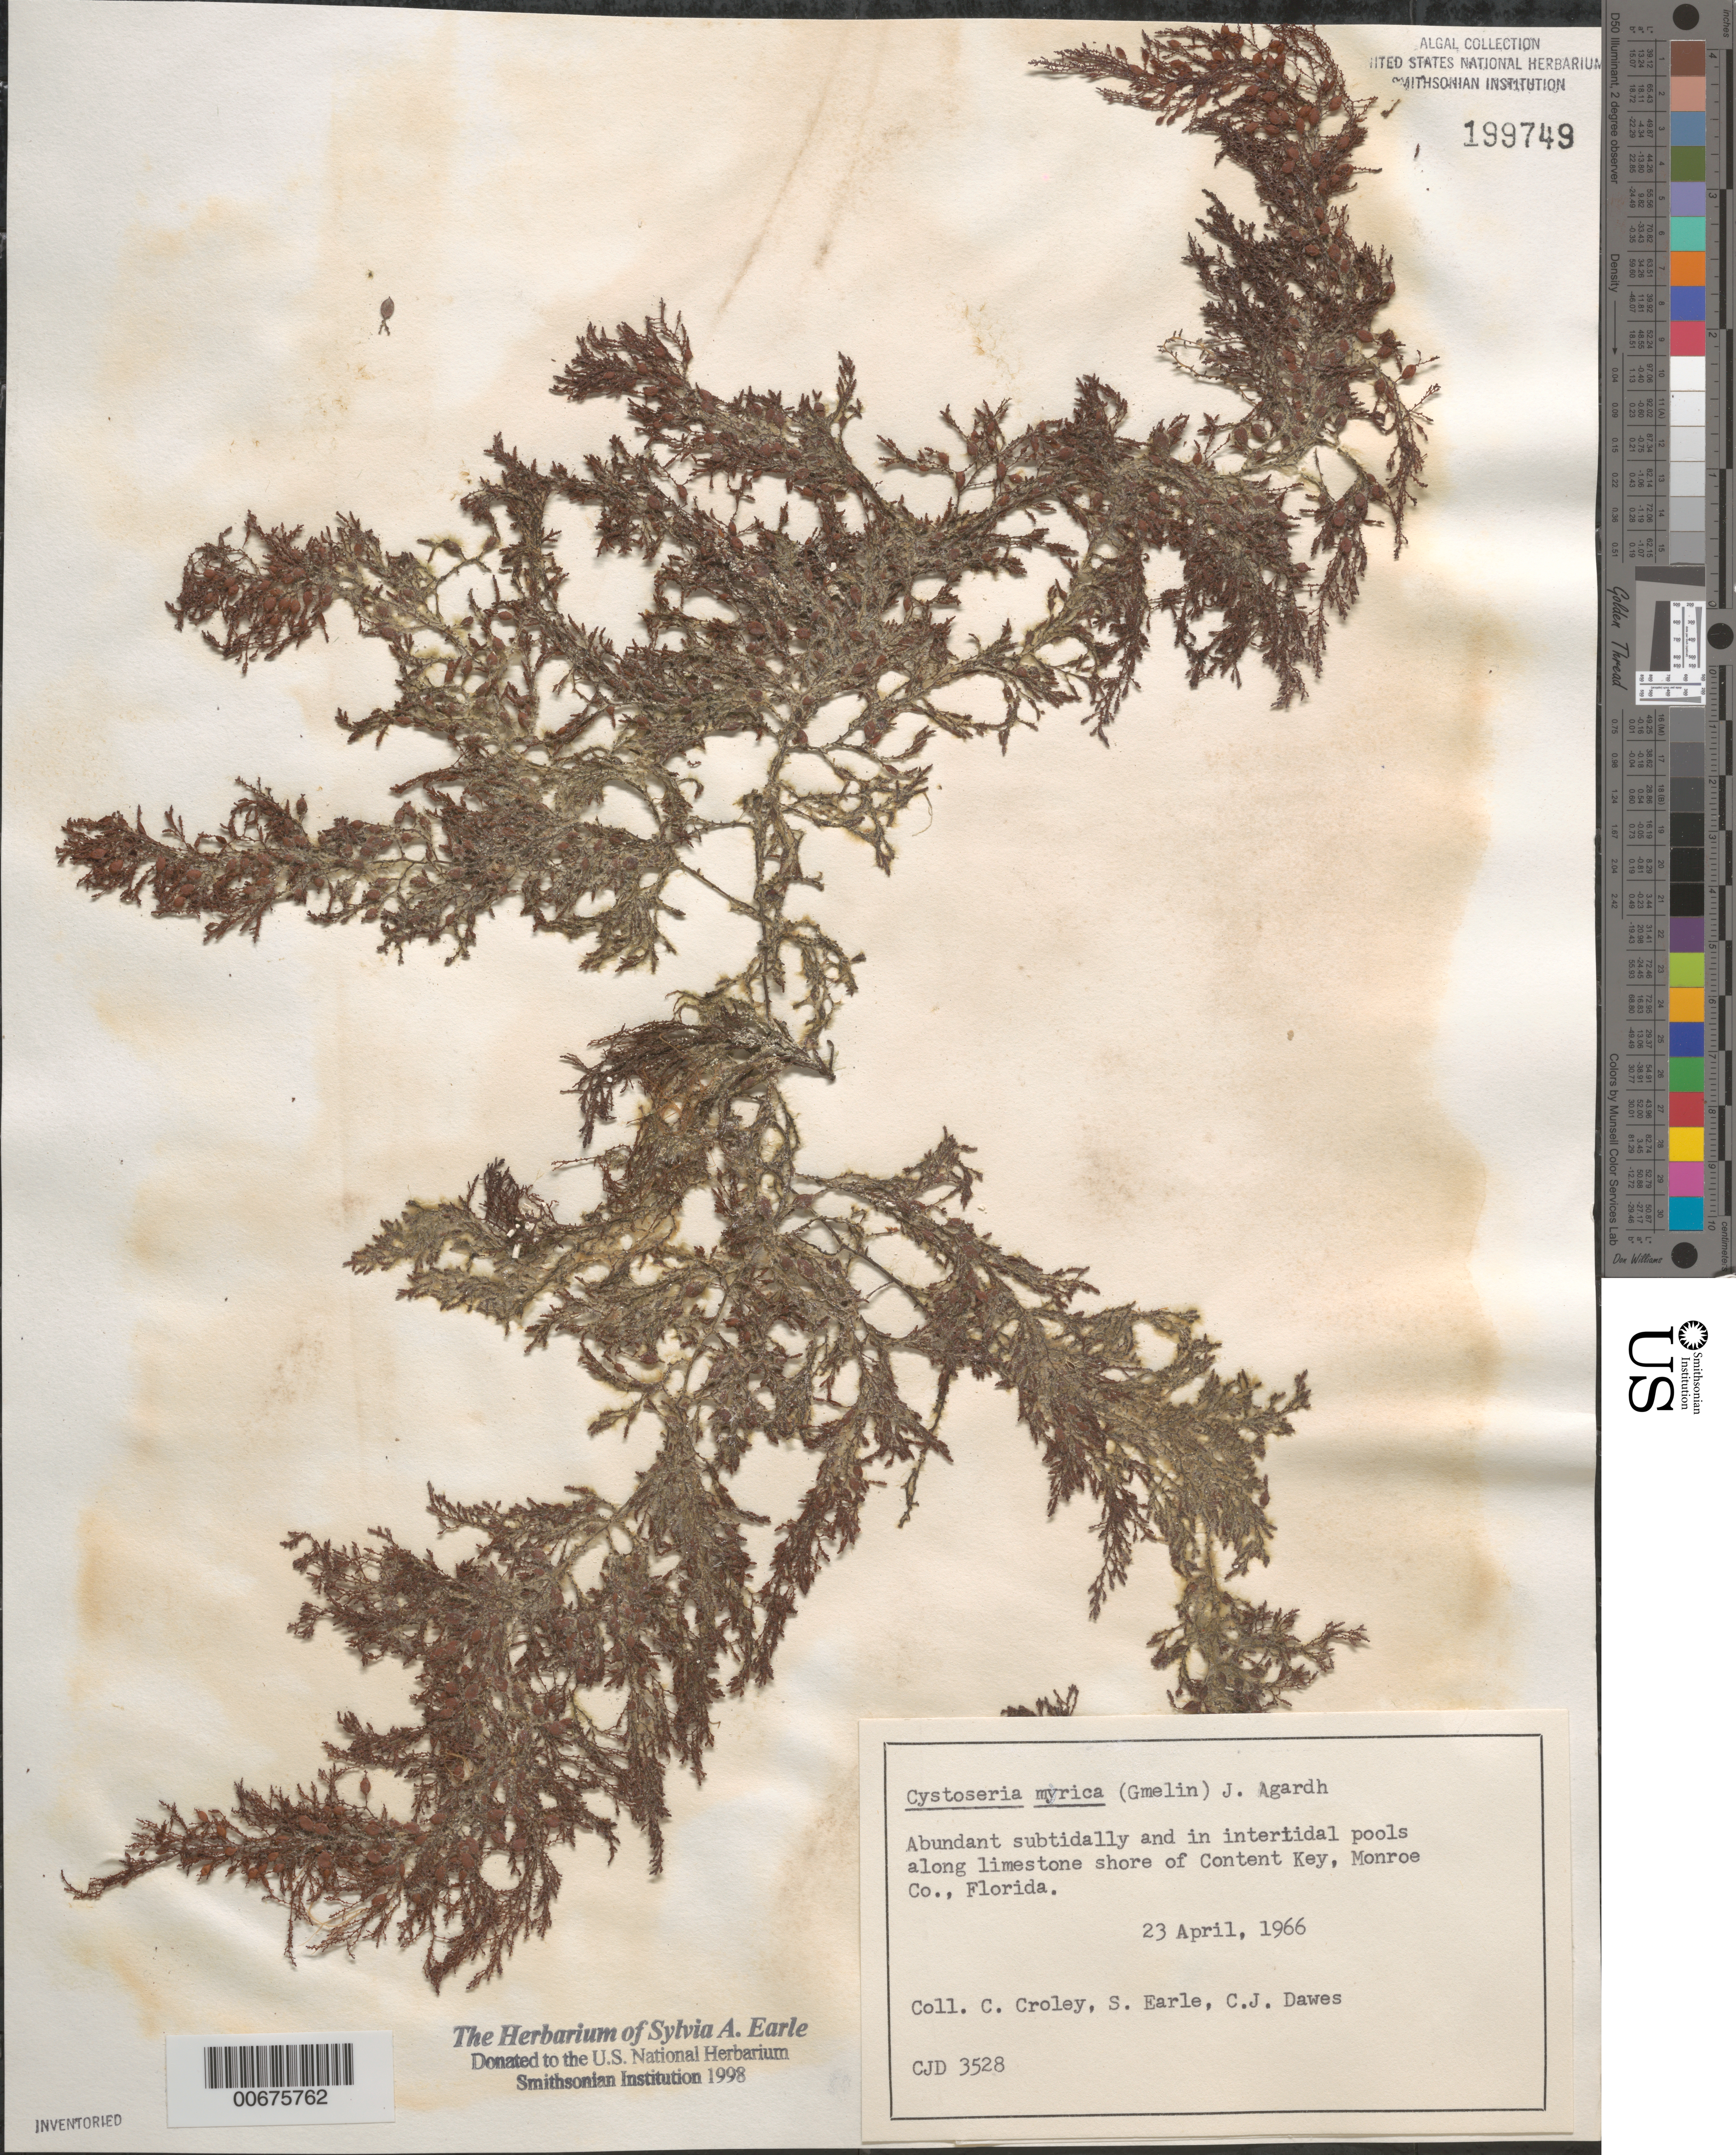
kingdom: Chromista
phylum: Ochrophyta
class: Phaeophyceae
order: Fucales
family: Sargassaceae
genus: Cystoseira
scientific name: Cystoseira myrica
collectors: C. Dawes, F. C. Croley & S. A. Earle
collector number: Cjd 3528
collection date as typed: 23 Apr 1966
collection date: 1966-04-23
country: United States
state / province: Florida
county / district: Monroe County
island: Content Keys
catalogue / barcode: US 199749